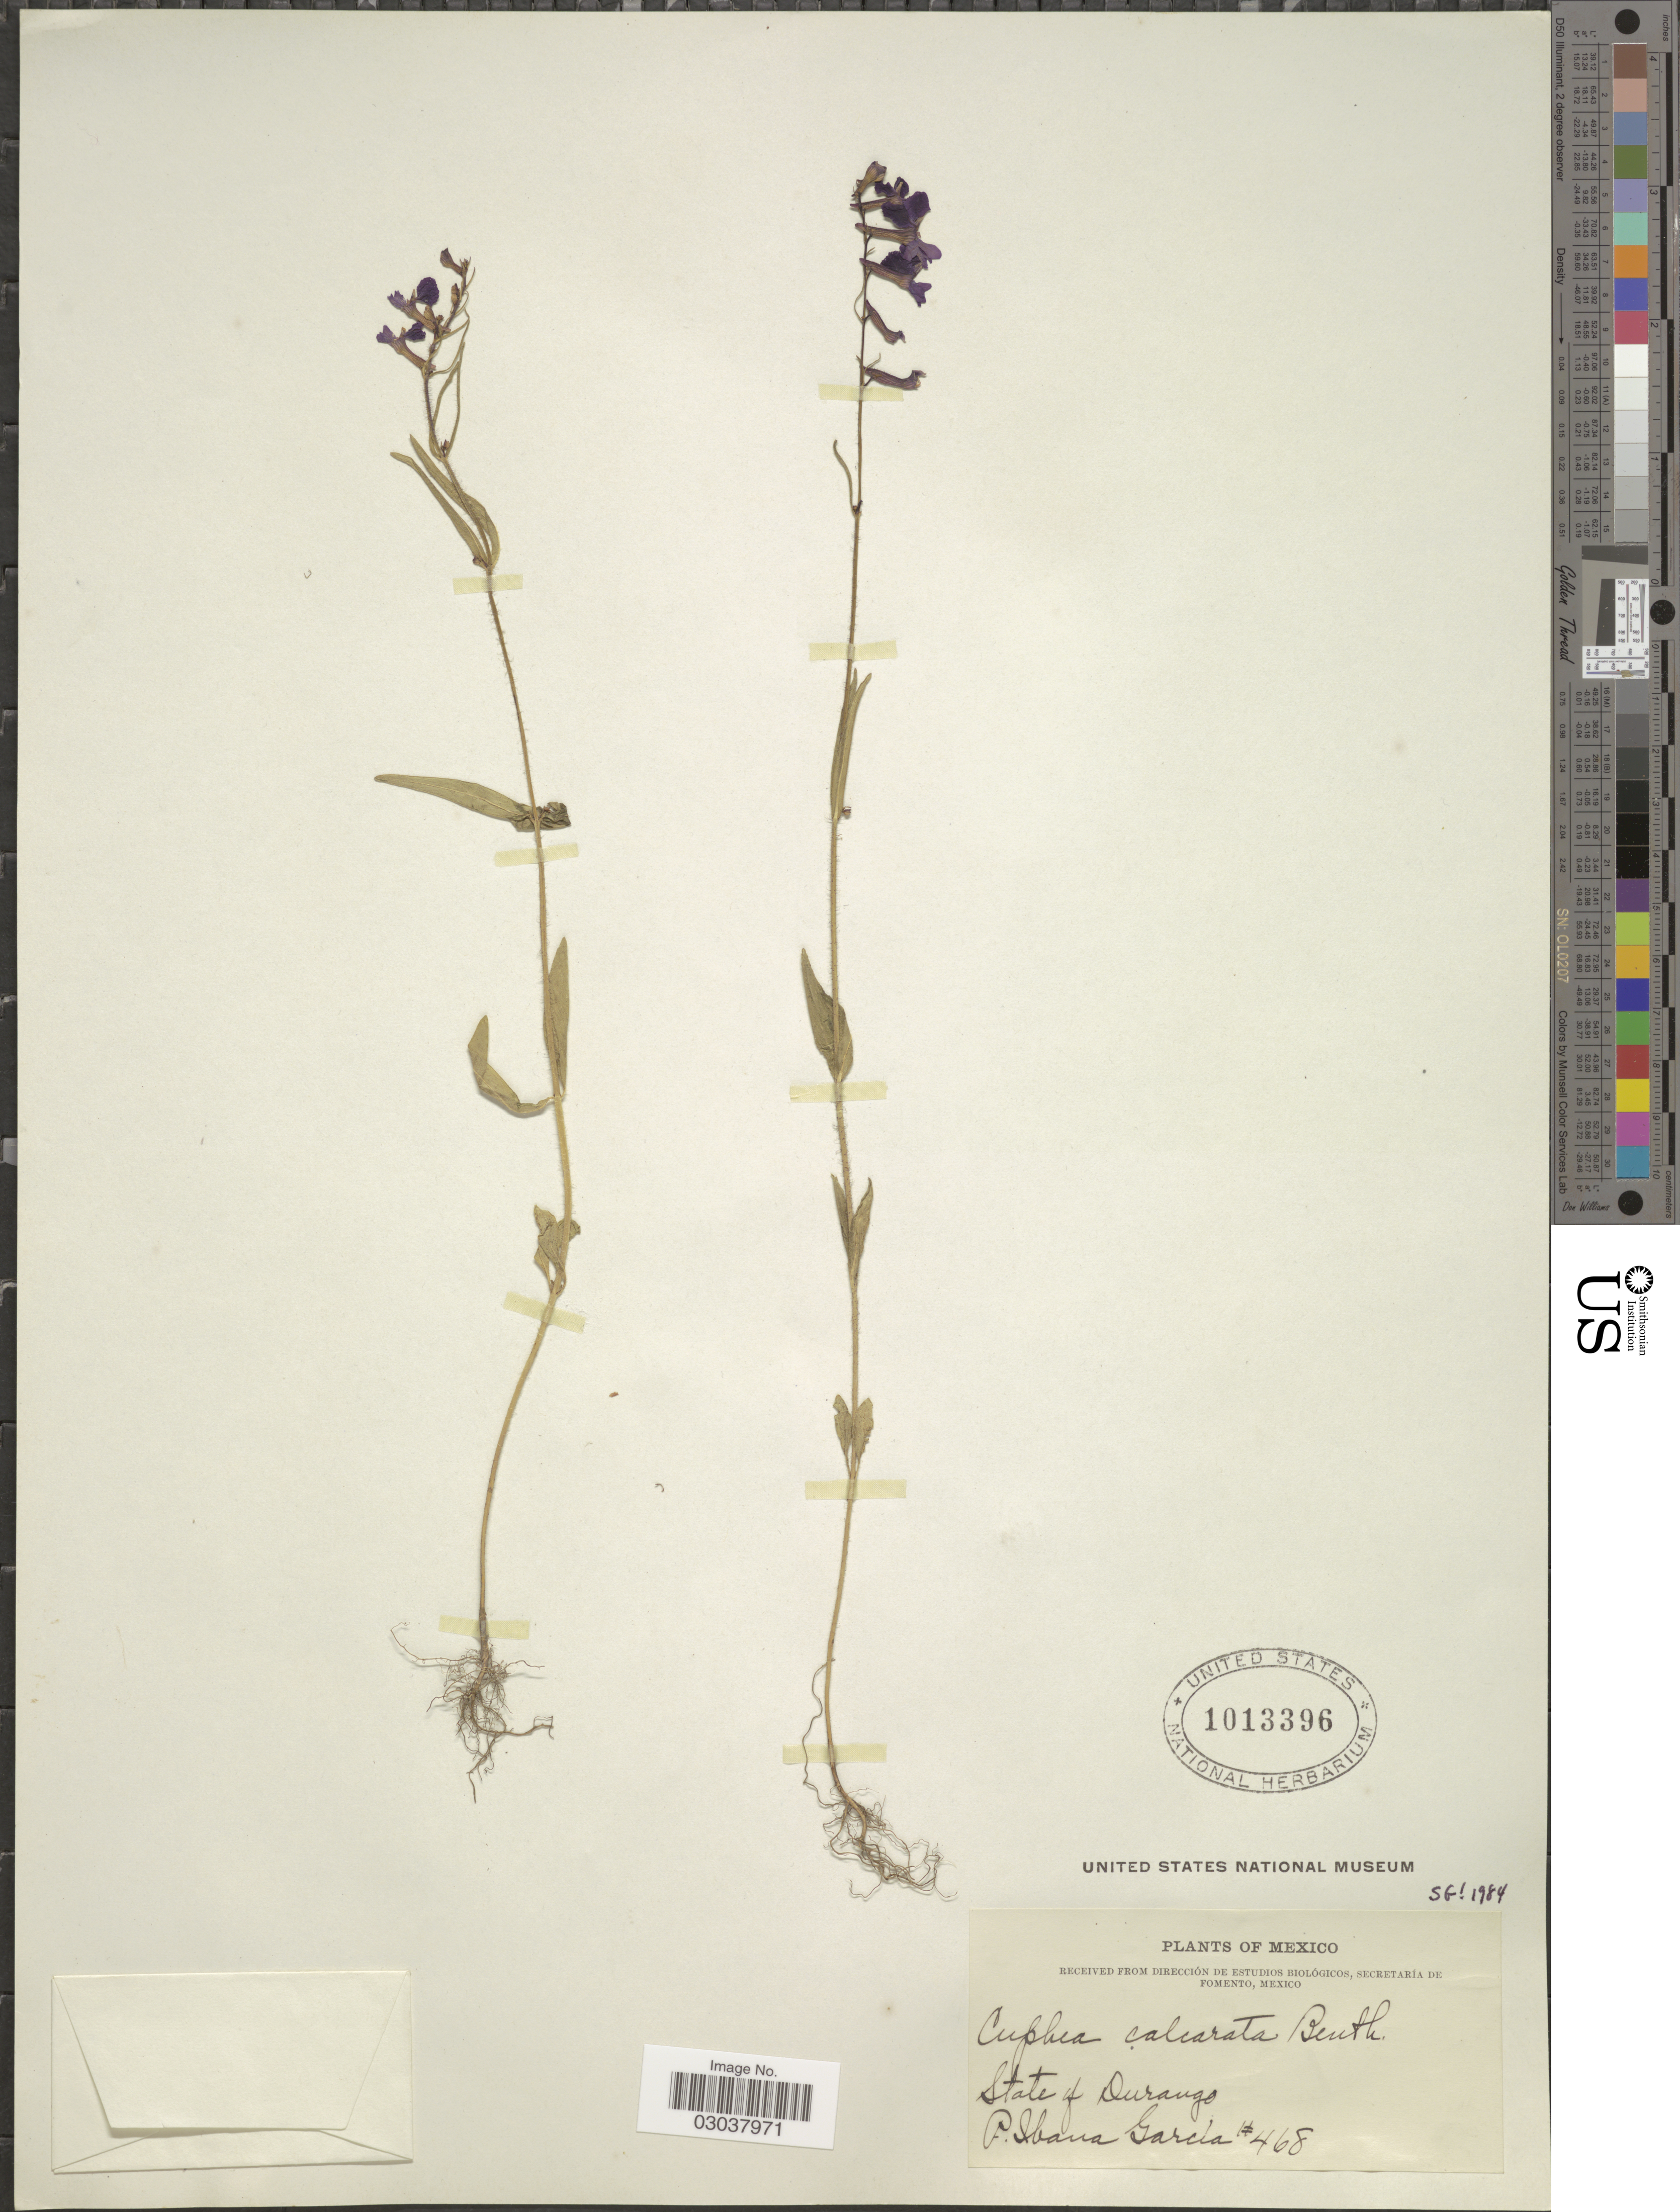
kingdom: Plantae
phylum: Tracheophyta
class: Magnoliopsida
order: Myrtales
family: Lythraceae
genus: Cuphea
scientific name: Cuphea calcarata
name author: Benth.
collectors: P. Ibana-García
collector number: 468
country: Mexico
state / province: Durango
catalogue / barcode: US 1013396